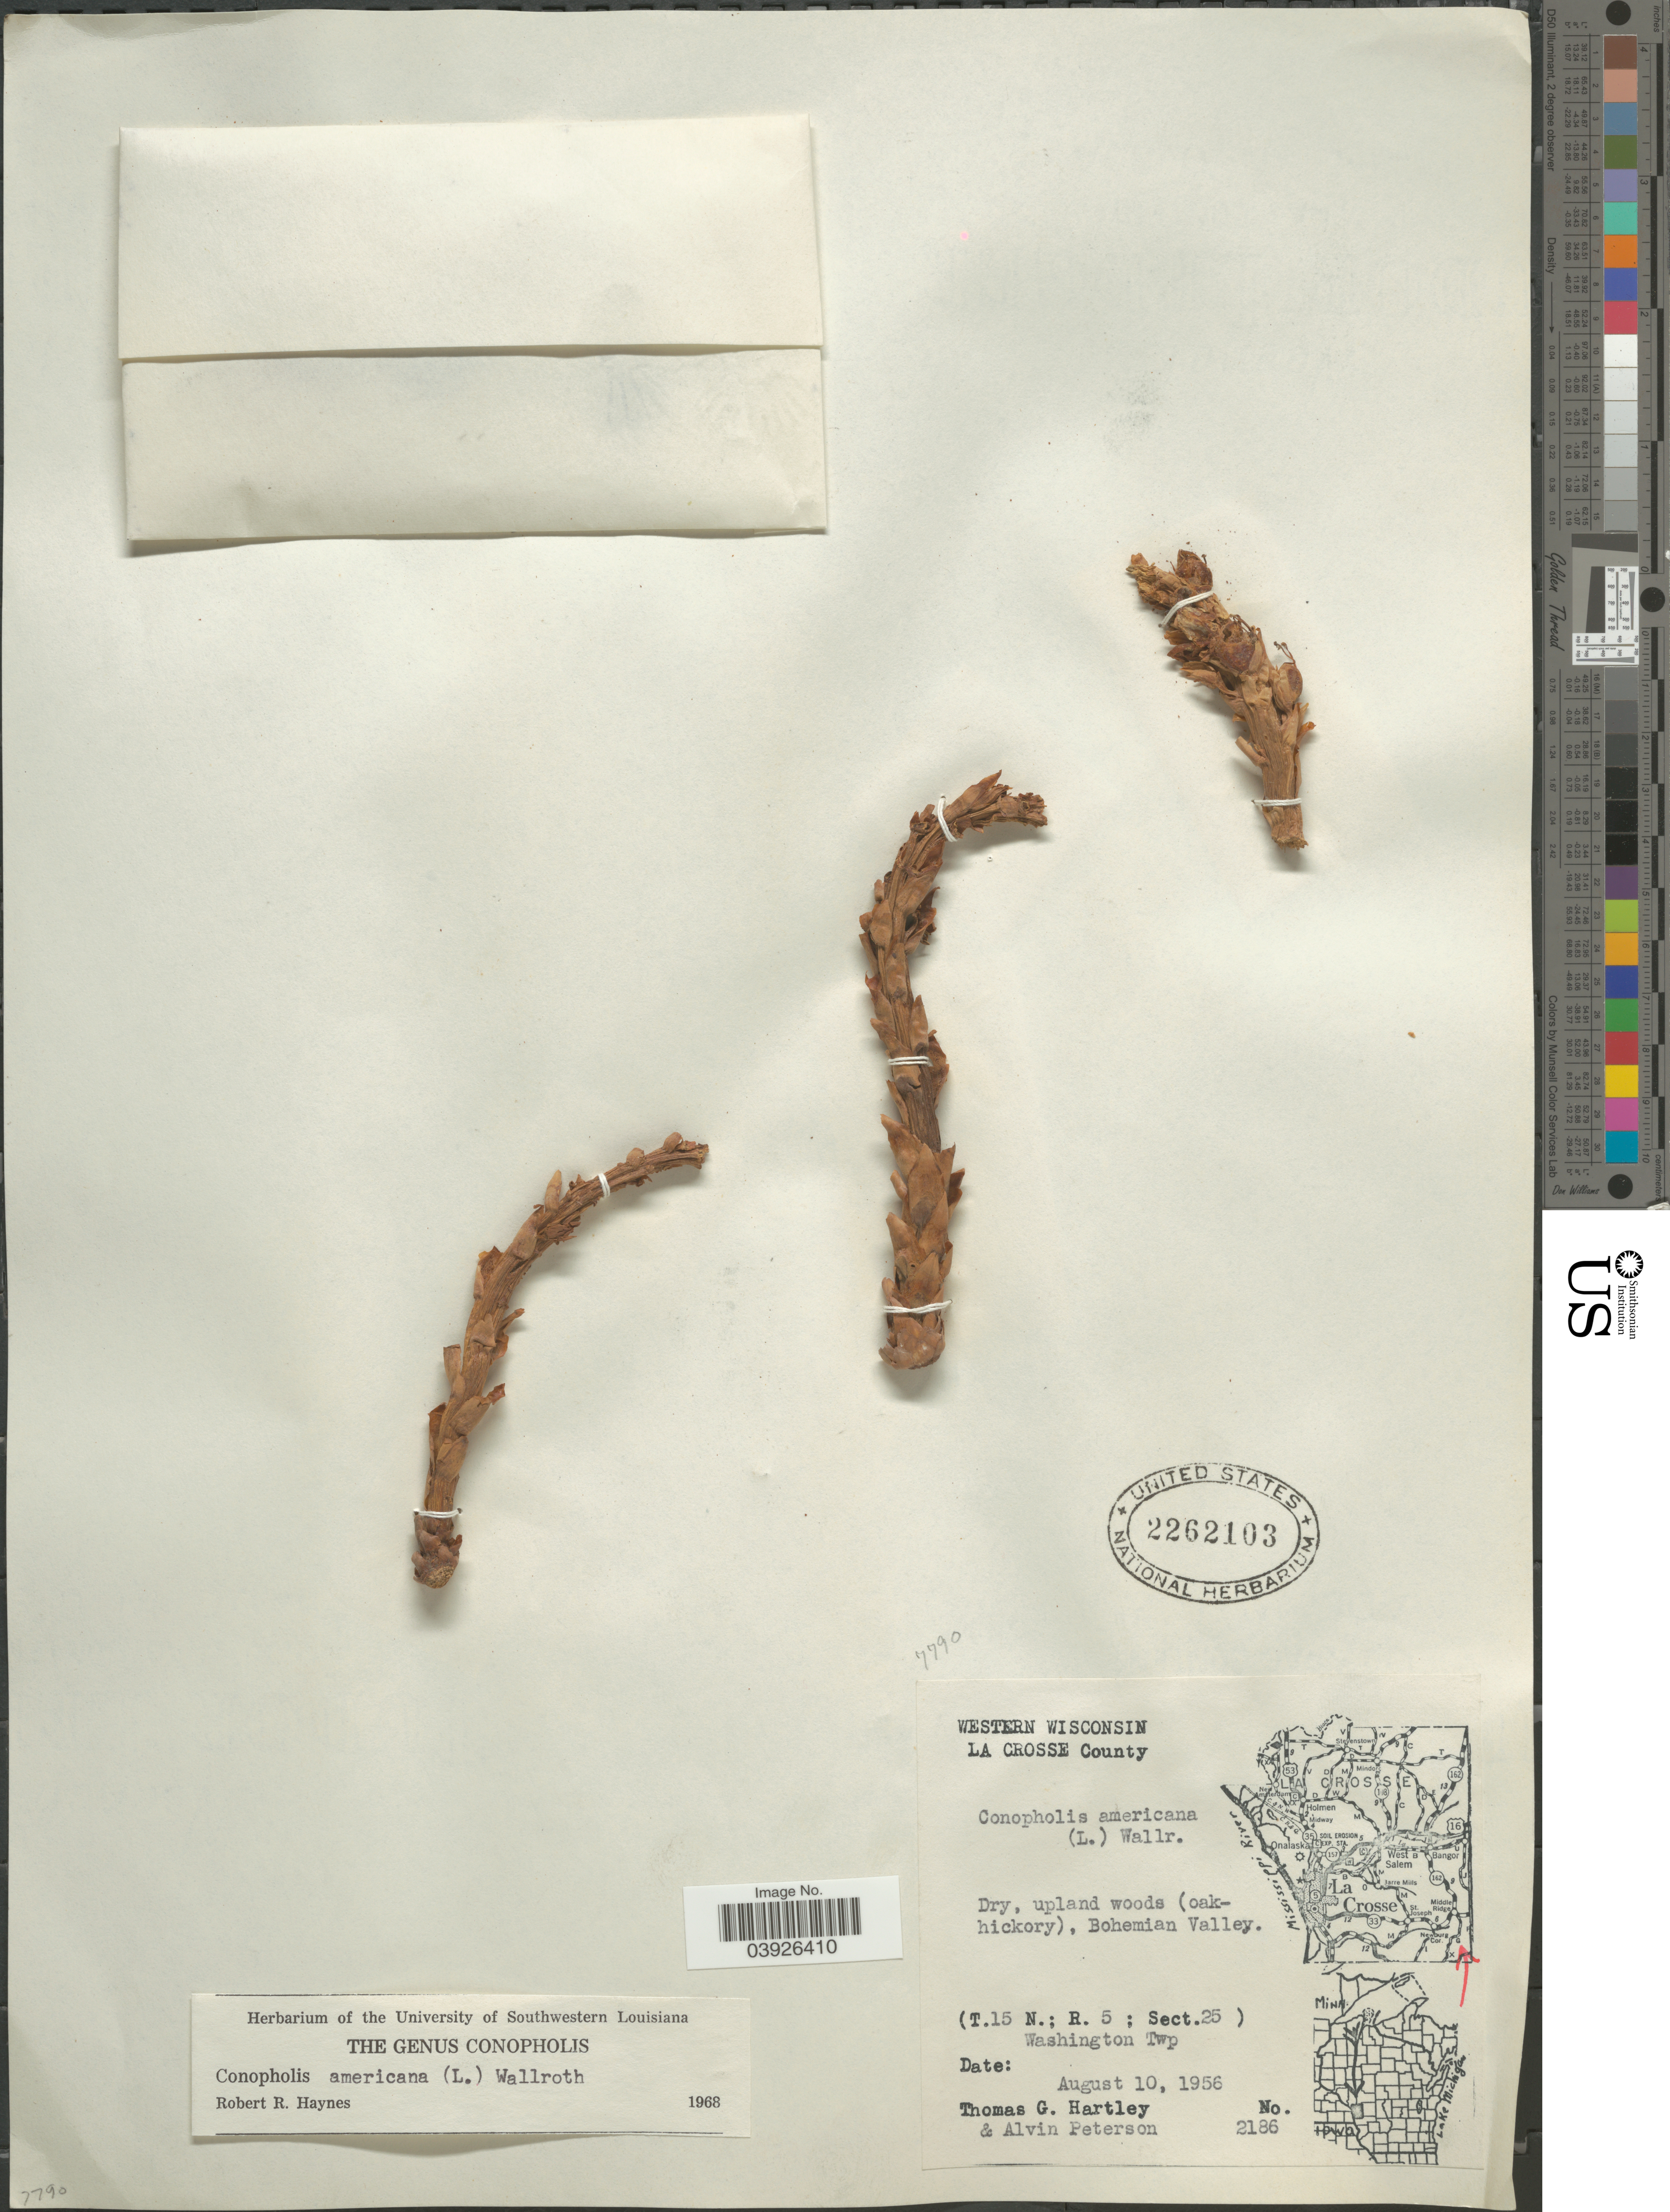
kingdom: Plantae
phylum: Tracheophyta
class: Magnoliopsida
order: Lamiales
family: Orobanchaceae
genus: Conopholis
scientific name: Conopholis americana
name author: (L. f.) Wallr.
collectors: T. G. Hartley & A. M. Peterson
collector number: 2186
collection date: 1956-08-10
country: United States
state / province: Wisconsin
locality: Western Wisconsin. La Crosse County. Bohemian Valley. (T.15 N.; R. 5; Sect. 25). Washington Twp.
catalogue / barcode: US 2262103